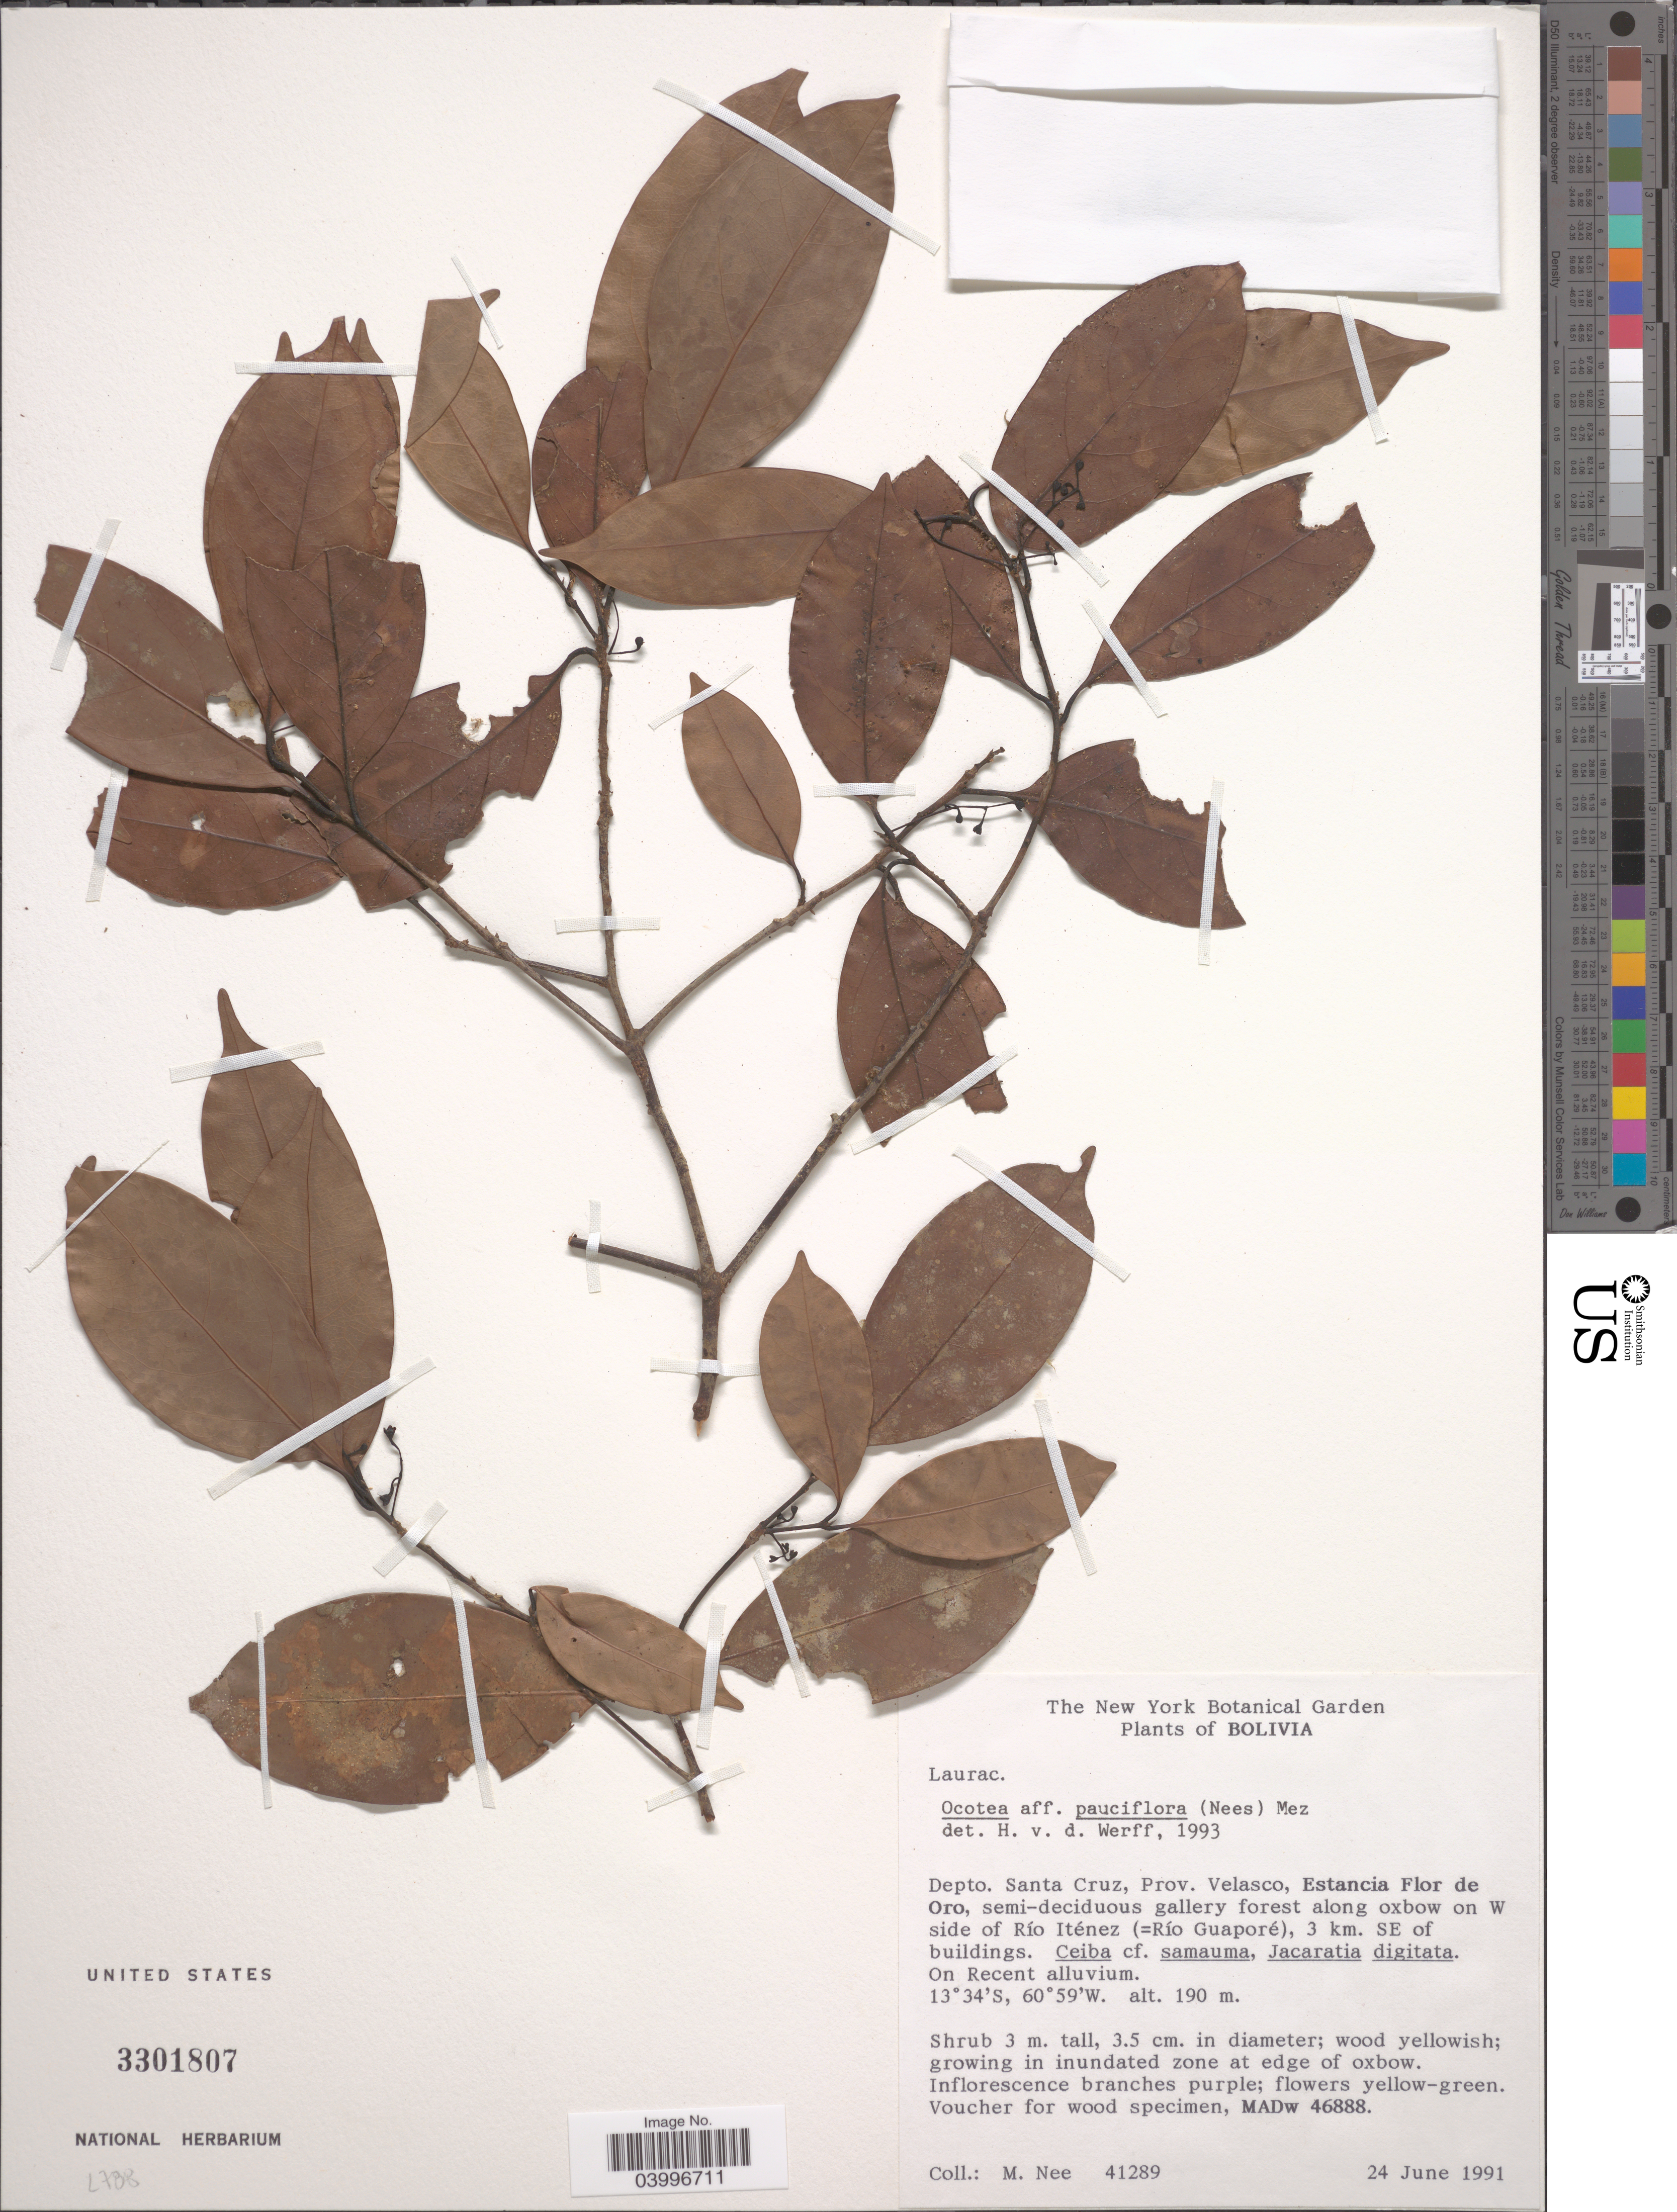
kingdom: Plantae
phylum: Tracheophyta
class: Magnoliopsida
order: Laurales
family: Lauraceae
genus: Ocotea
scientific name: Ocotea pauciflora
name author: (Nees) Mez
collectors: M. Nee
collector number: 41289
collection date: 1991-06-24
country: Bolivia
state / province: Santa Cruz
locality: Depto. Santa Cruz, Prov. Velasco, Estancia Flor de Oro, semi-deciduous gallery forest along oxbow on W side of Río Iténez (=Río Guaporé), 3 km. SE of buildings.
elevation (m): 190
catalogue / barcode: US 3301807